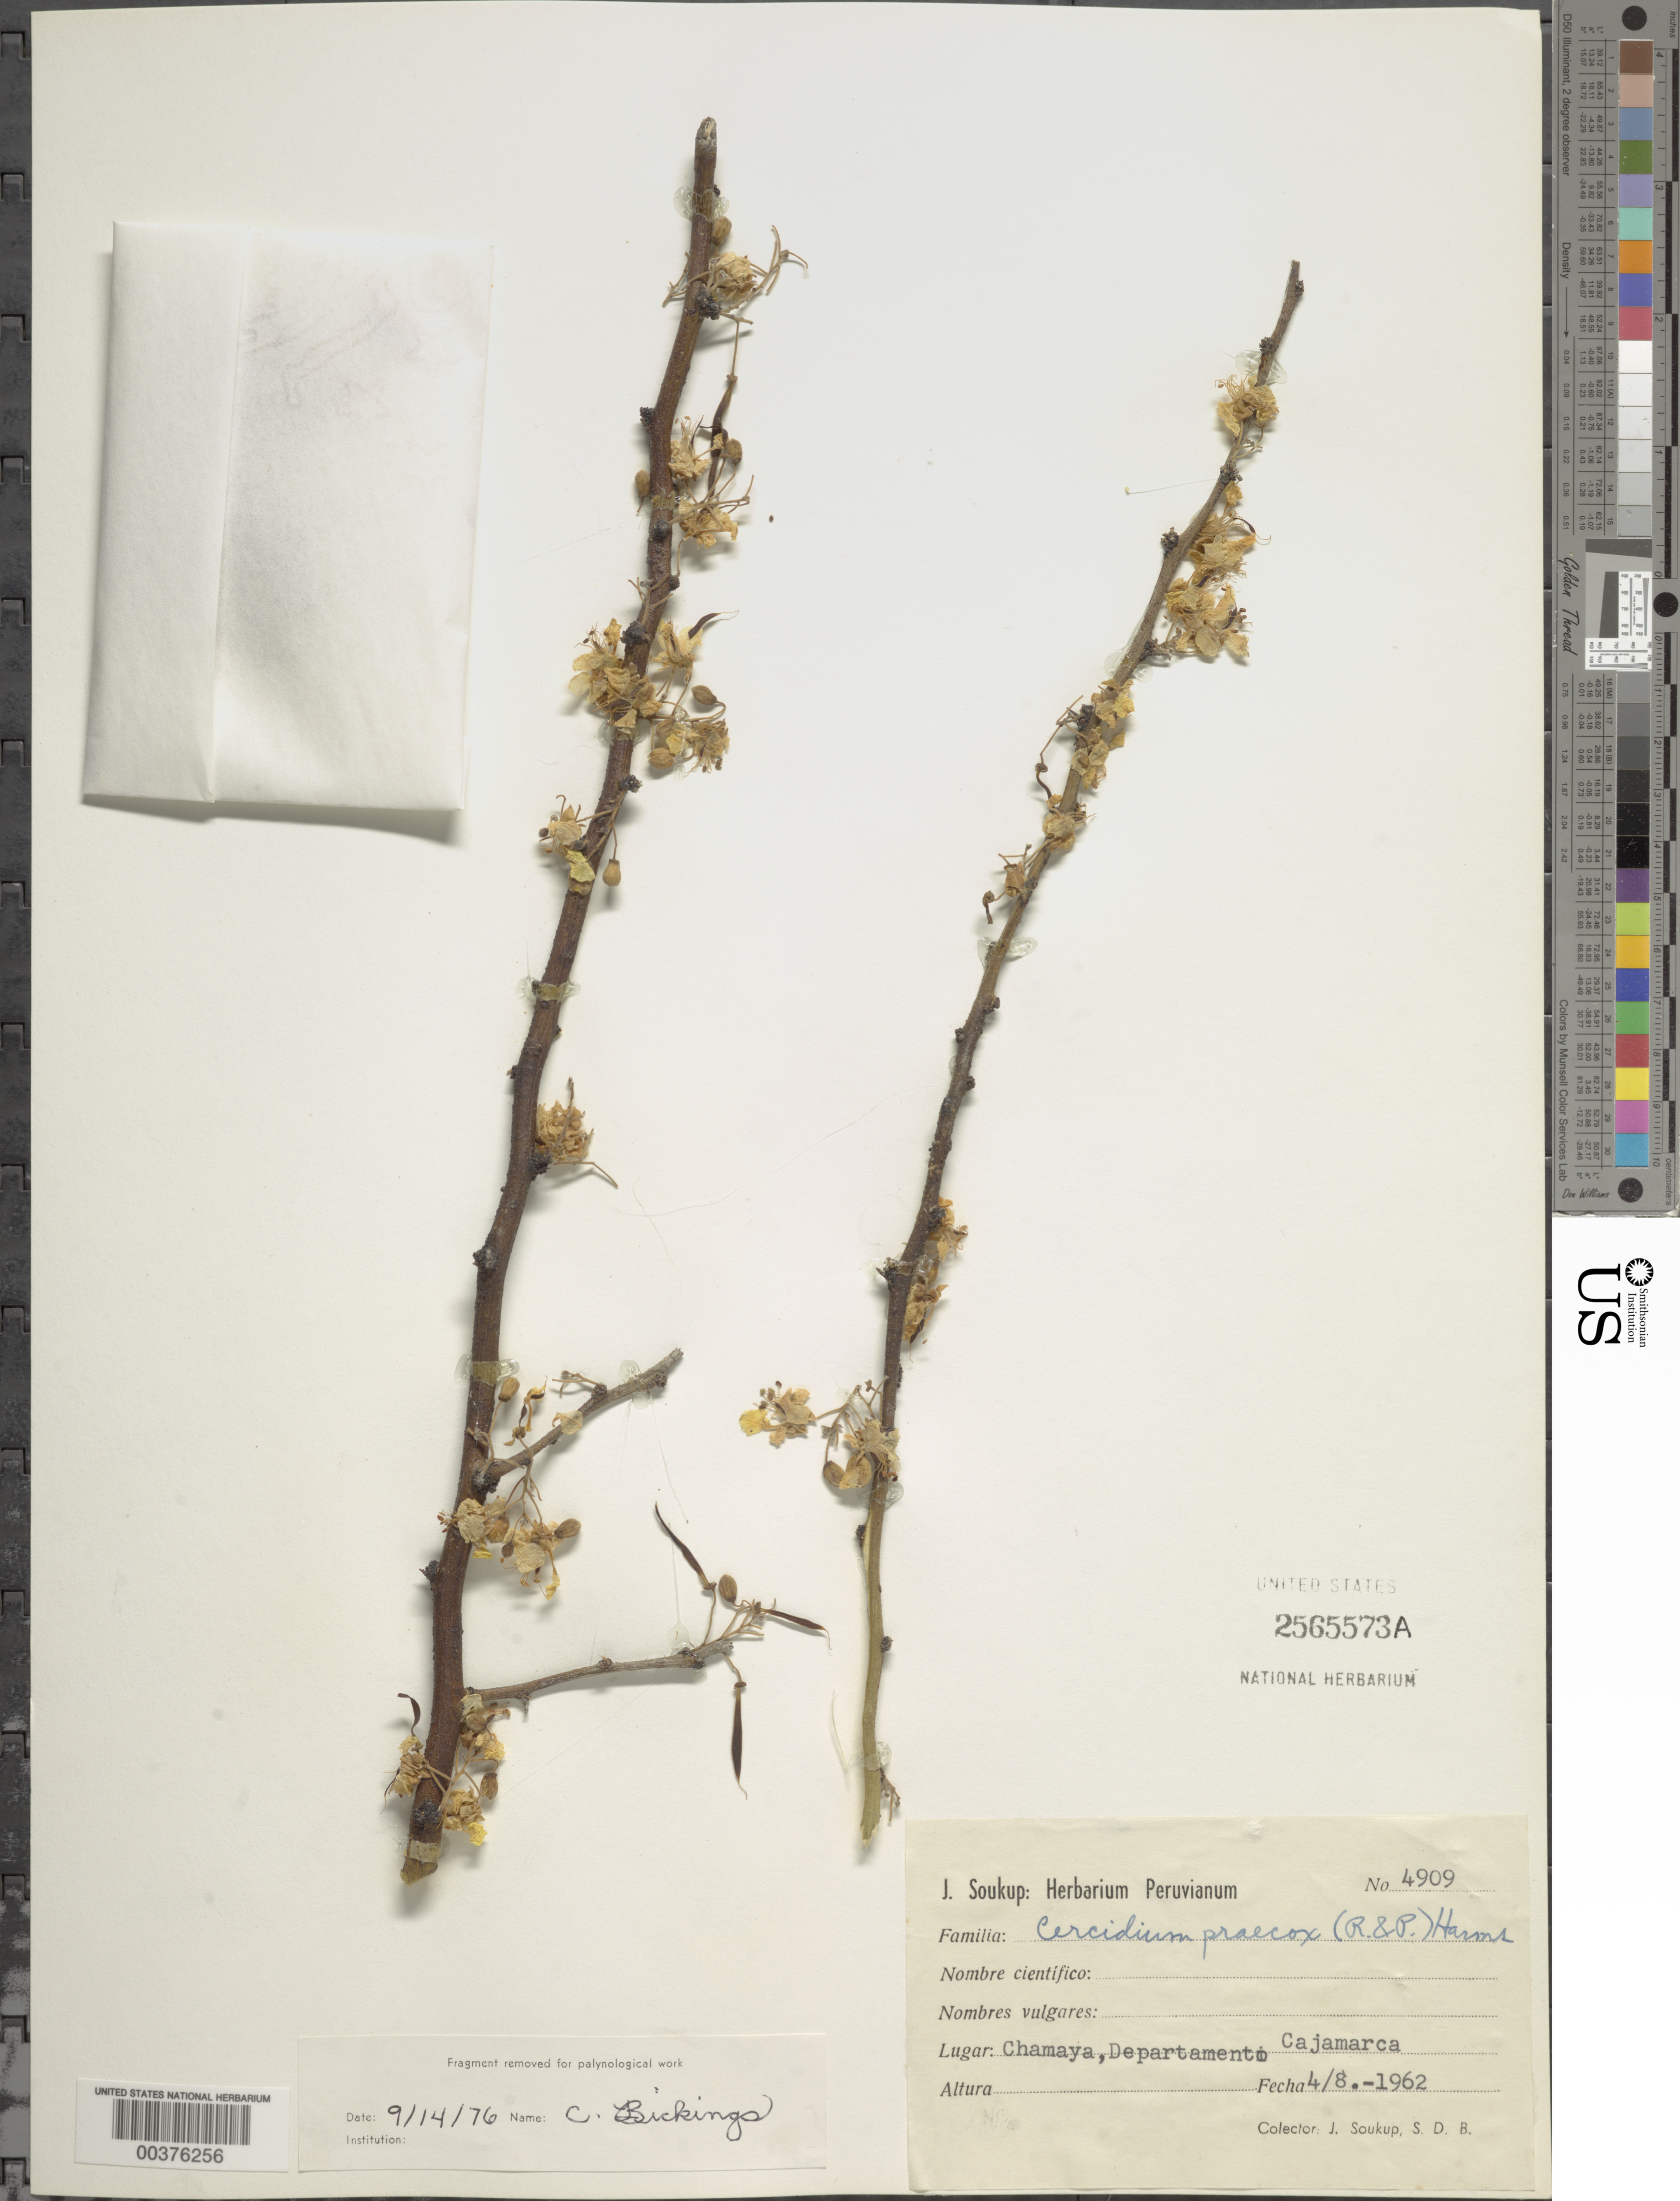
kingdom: Plantae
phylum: Tracheophyta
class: Magnoliopsida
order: Fabales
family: Fabaceae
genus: Parkinsonia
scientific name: Parkinsonia praecox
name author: (Ruiz & Pav.) J.E. Hawkins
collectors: J. J. Soukup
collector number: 4909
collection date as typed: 04 Aug 1962 or 08 Apr 1962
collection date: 1962-04-08 or 1962-08-04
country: Peru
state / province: Cajamarca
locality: Chamaya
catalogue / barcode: US 2565573A